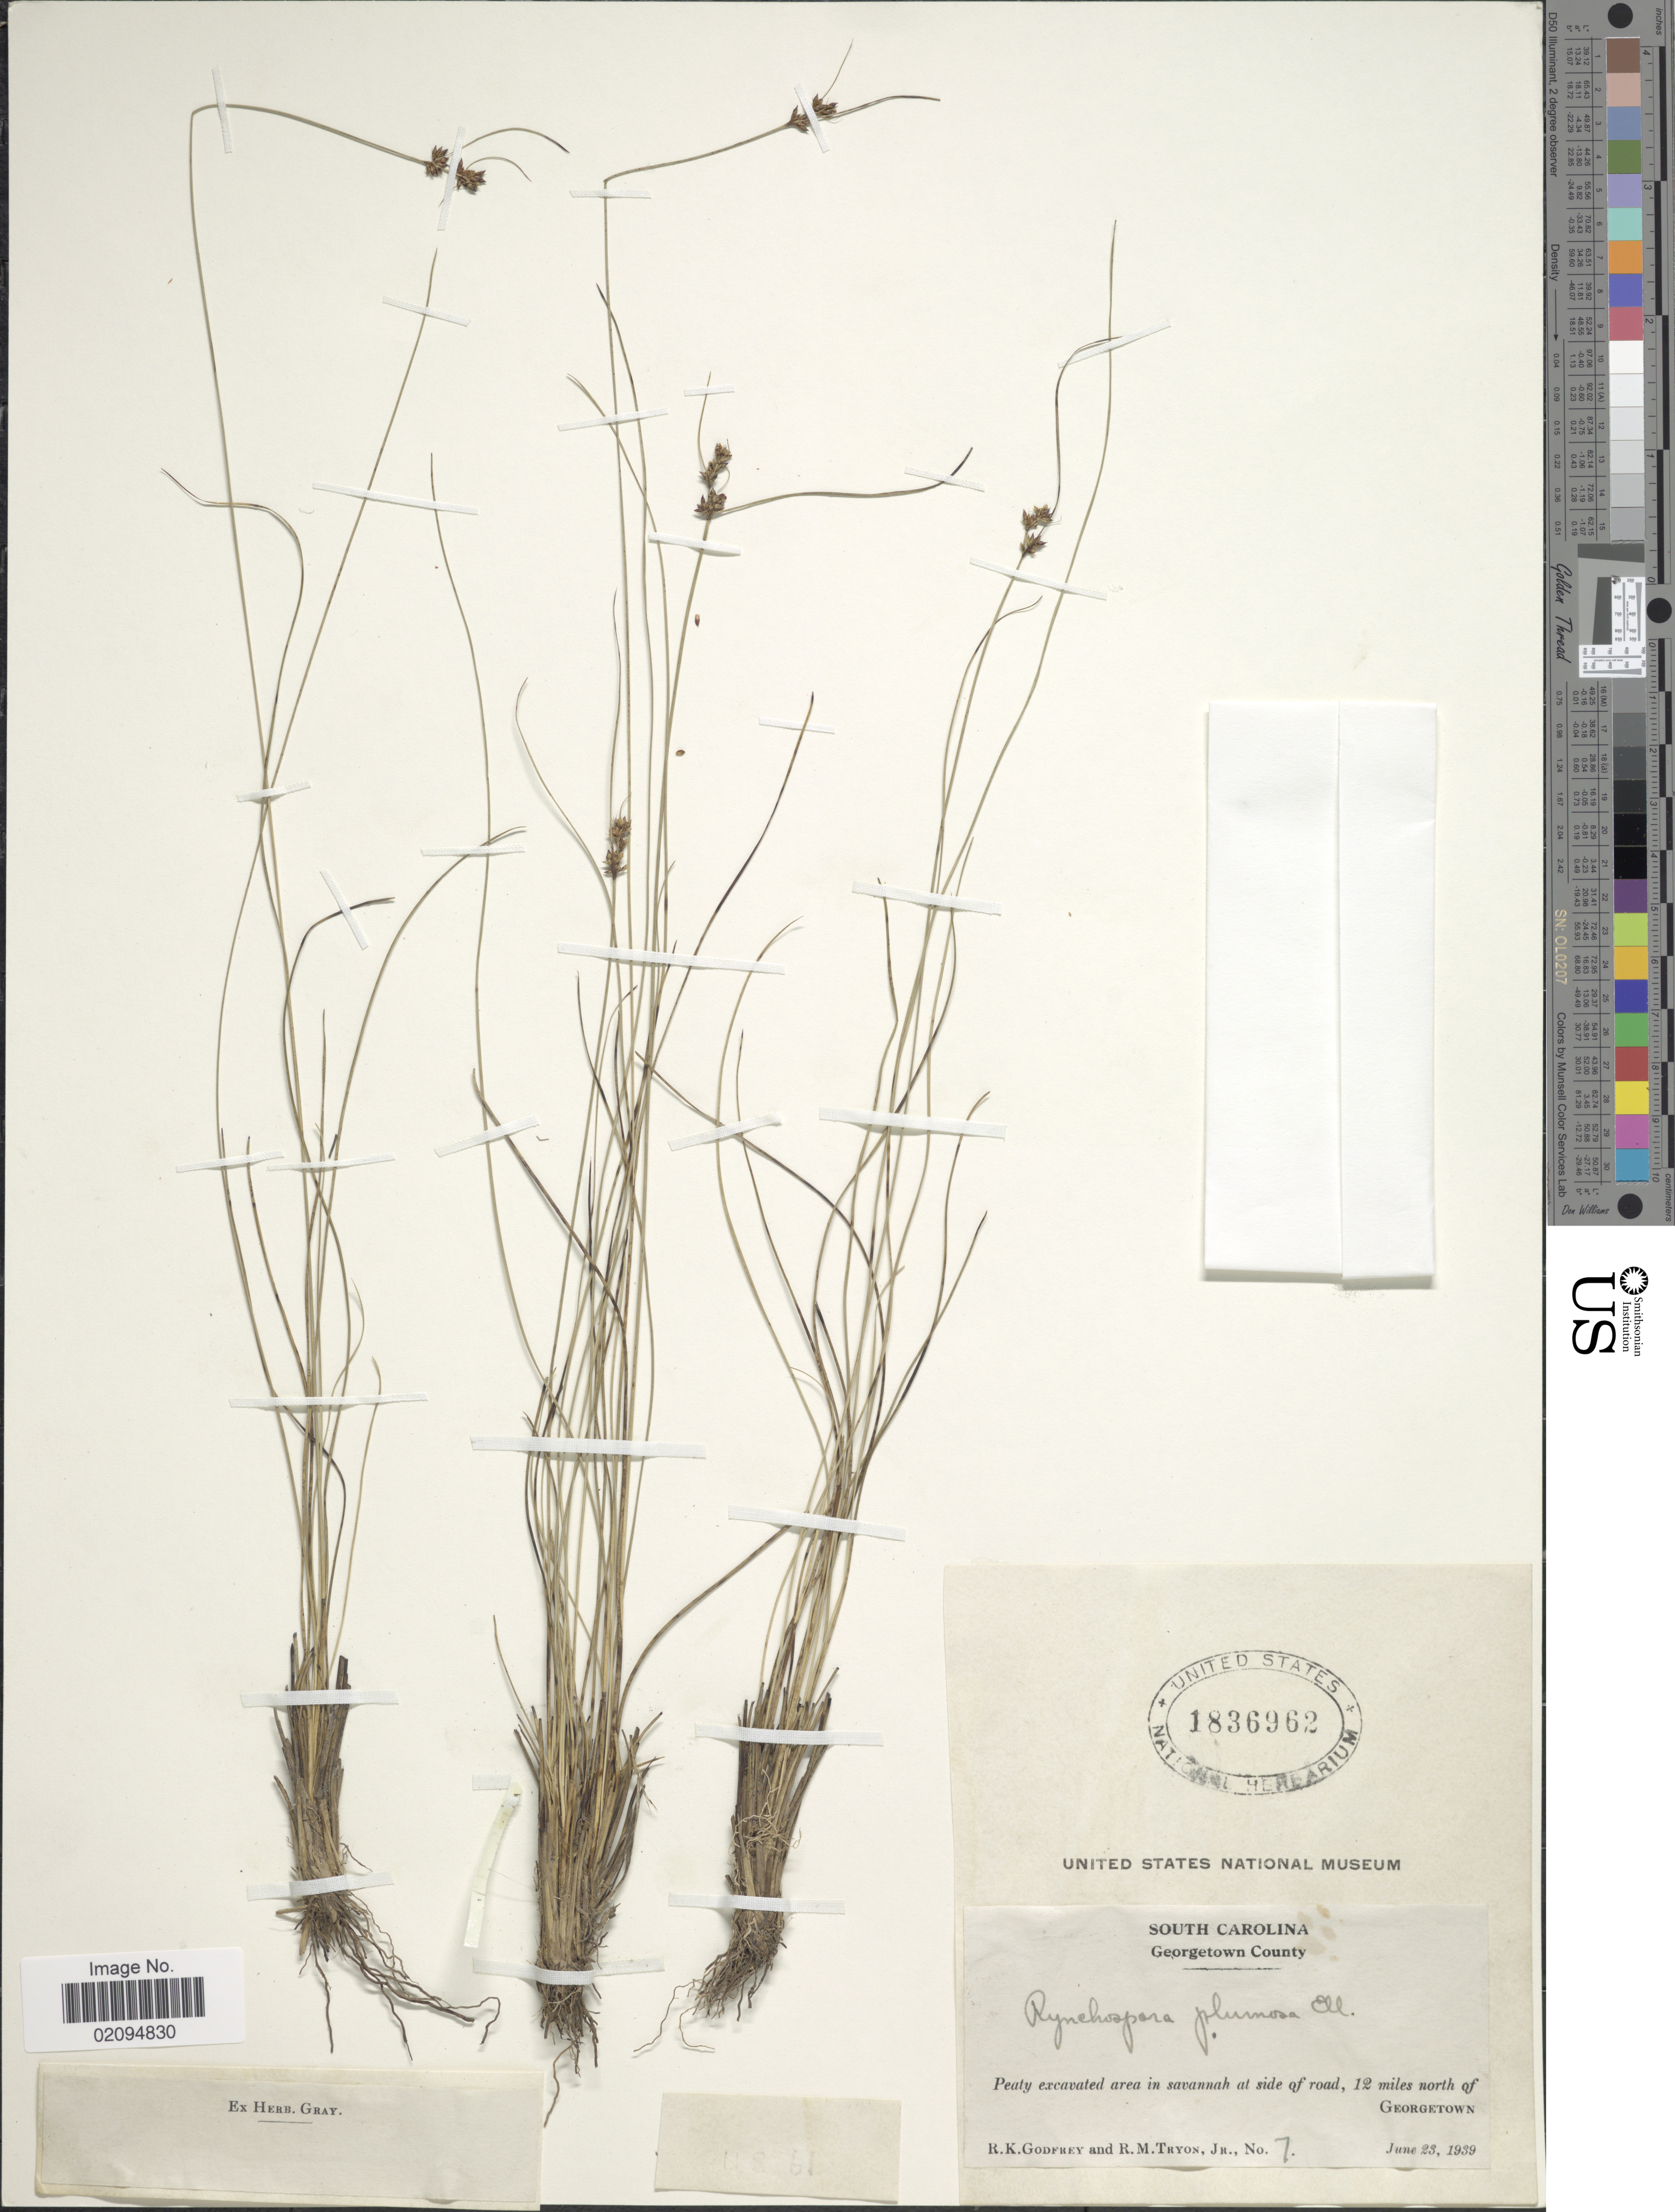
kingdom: Plantae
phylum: Tracheophyta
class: Liliopsida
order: Poales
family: Cyperaceae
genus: Rhynchospora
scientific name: Rhynchospora plumosa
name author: Elliott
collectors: R. K. Godfrey & R. M. Tryon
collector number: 7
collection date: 1939-06-23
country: United States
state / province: South Carolina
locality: Georgetown County. at side of road 12 miles north of Georgetown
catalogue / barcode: US 1836962